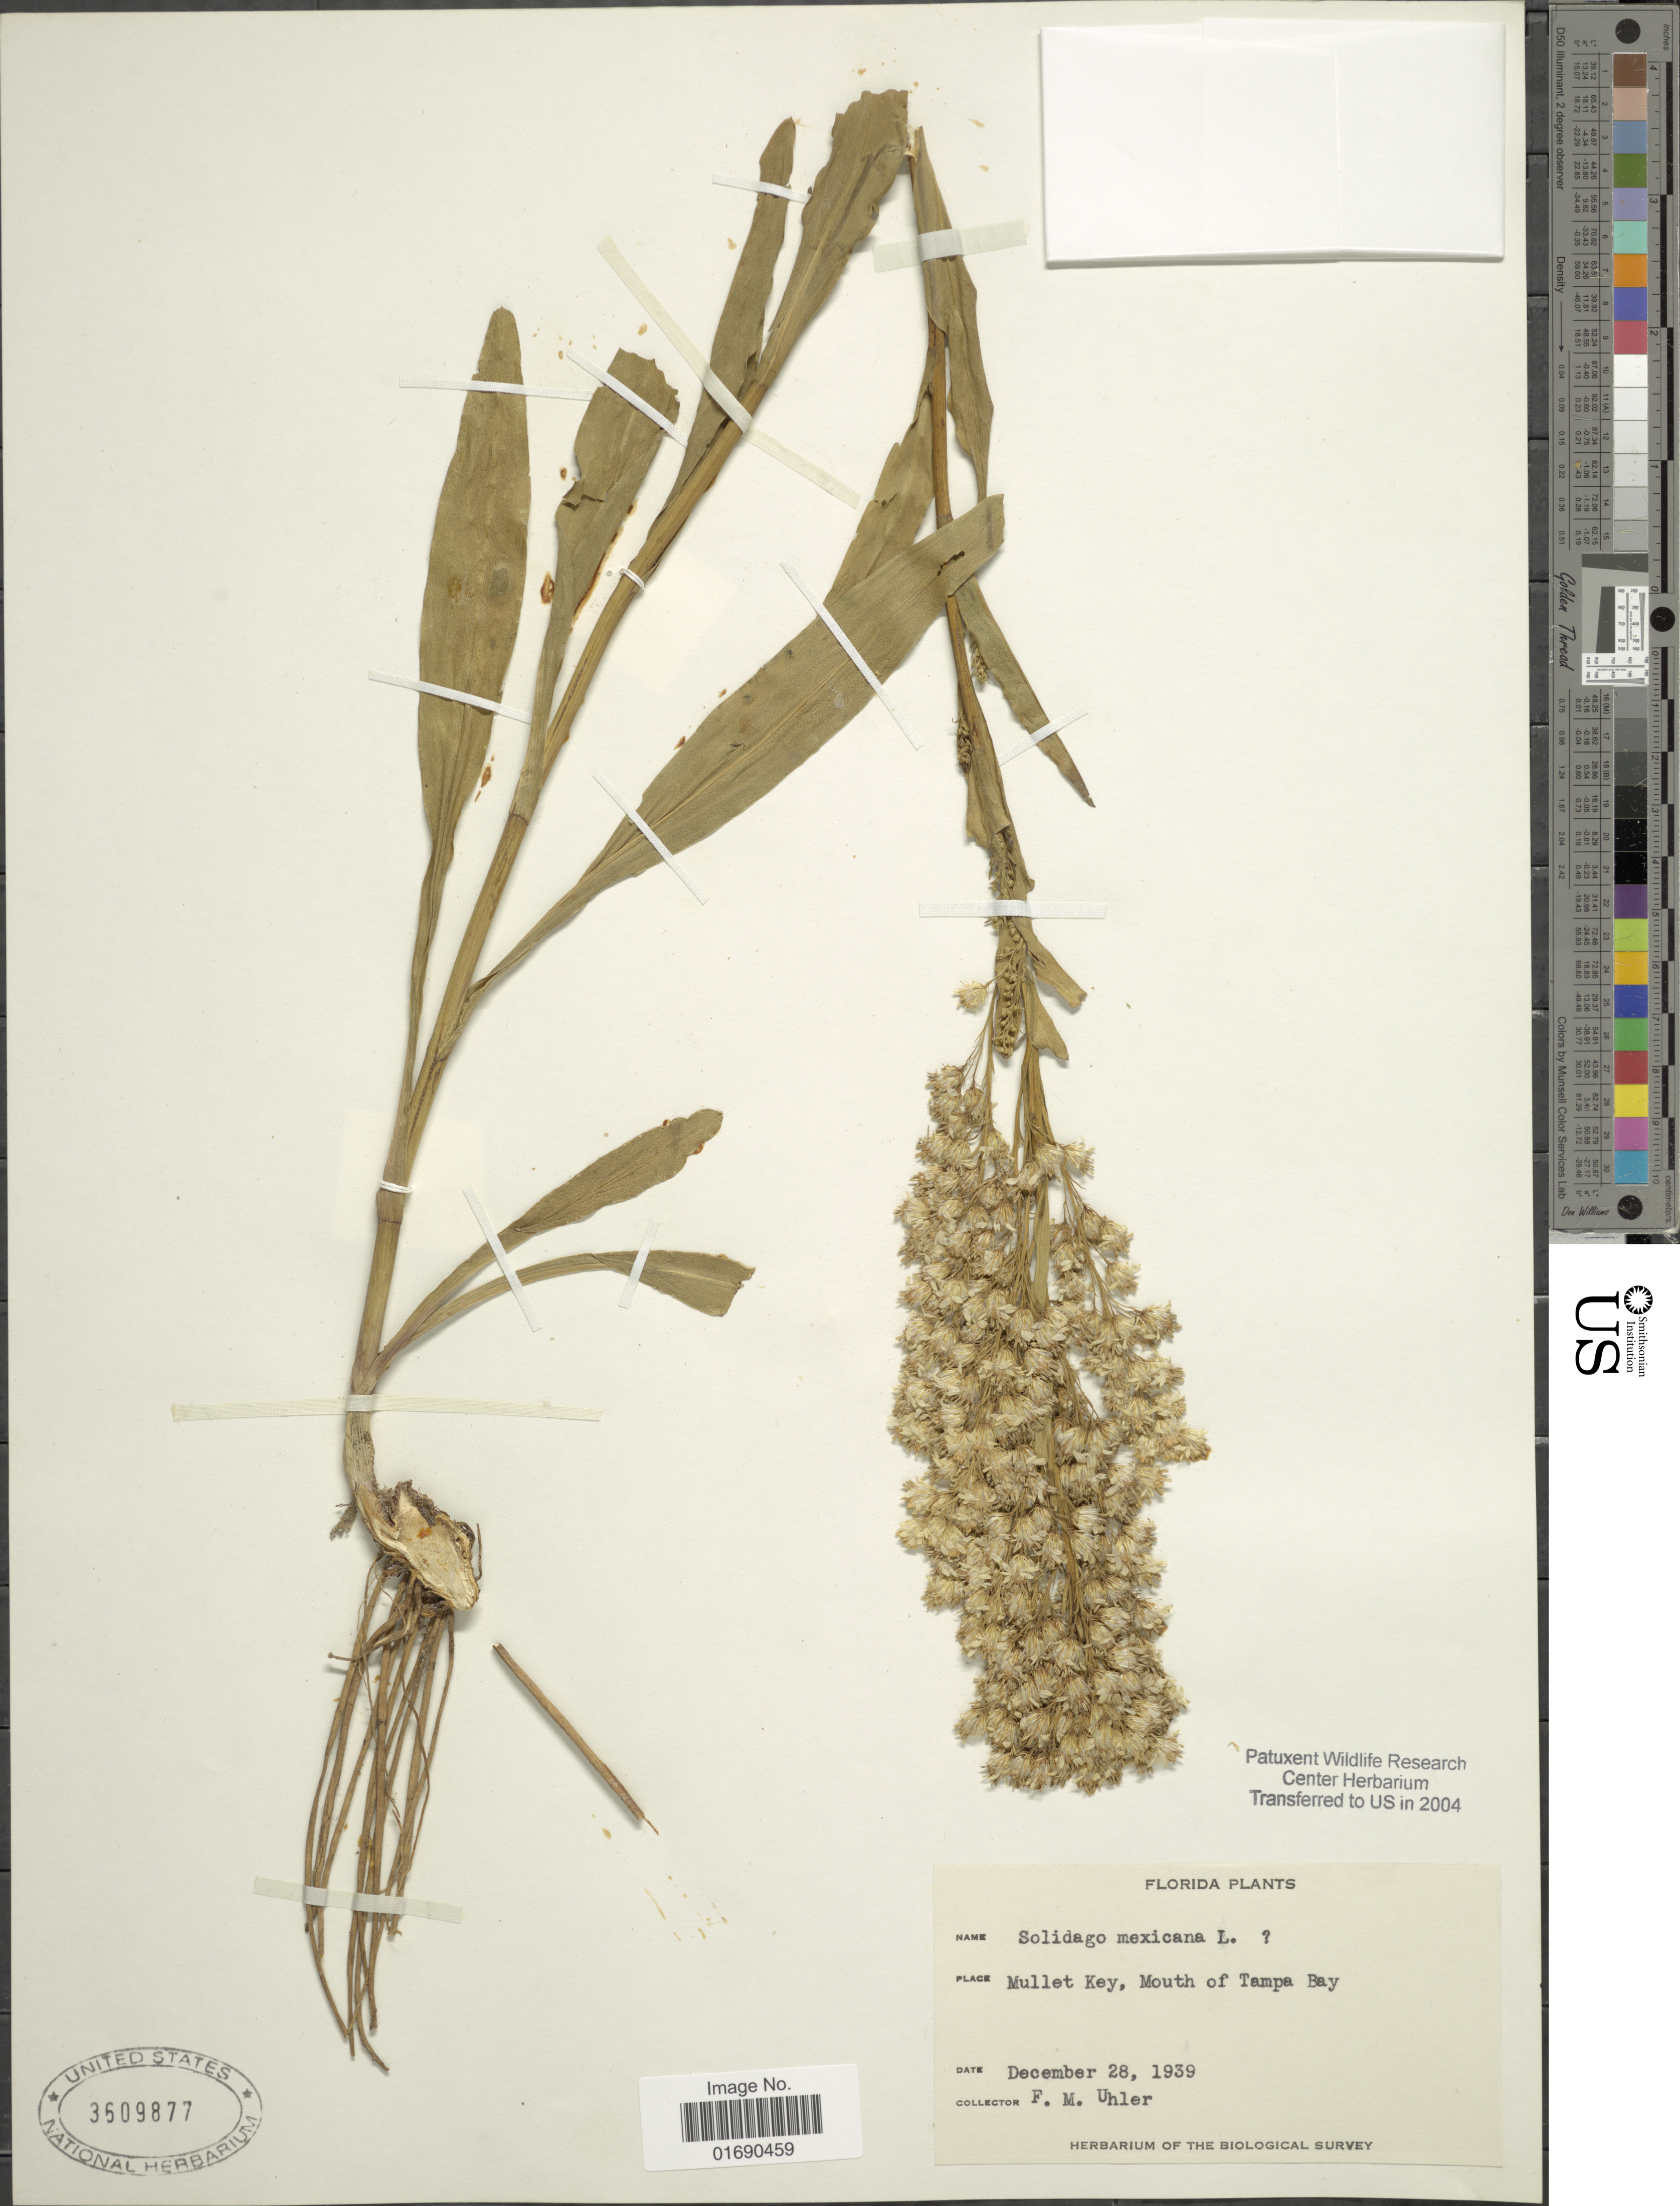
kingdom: Plantae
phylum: Tracheophyta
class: Magnoliopsida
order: Asterales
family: Asteraceae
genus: Solidago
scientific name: Solidago sempervirens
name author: L.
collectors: F. M. Uhler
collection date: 1939-12-28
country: United States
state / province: Florida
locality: Mullet Key, Mouth of Tampa Bay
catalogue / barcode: US 3609877